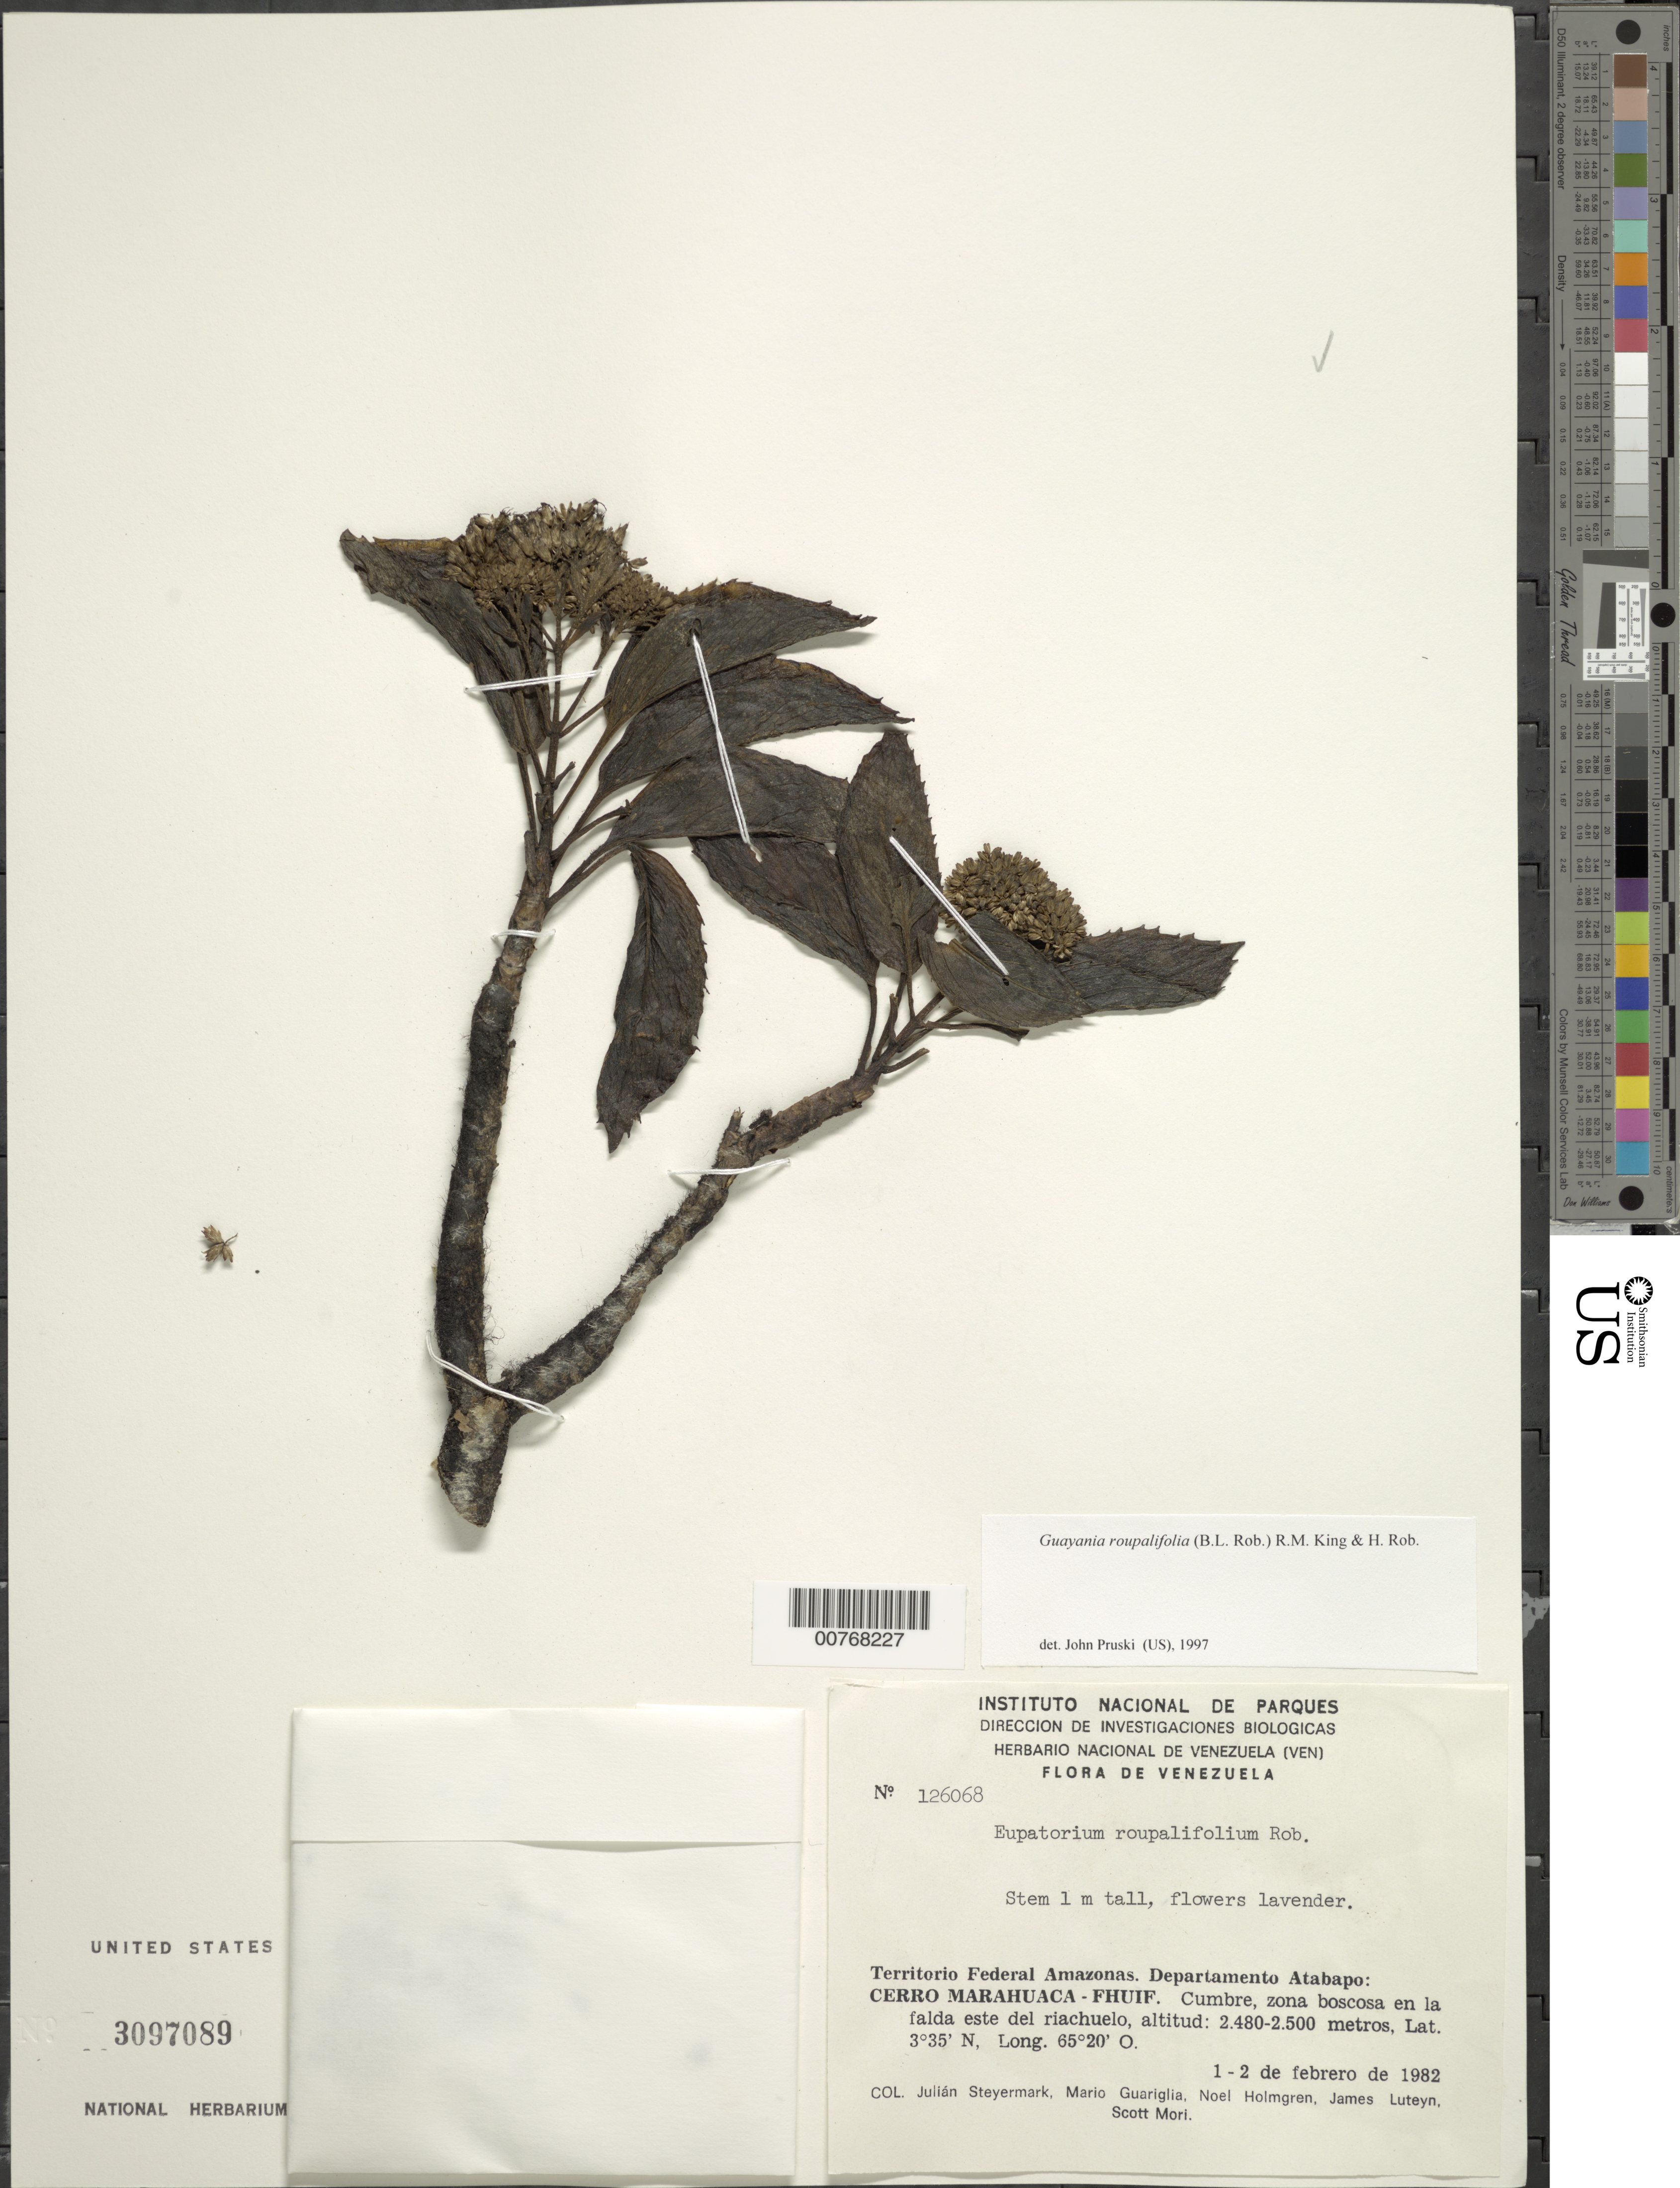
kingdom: Plantae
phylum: Tracheophyta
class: Magnoliopsida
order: Asterales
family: Asteraceae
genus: Guayania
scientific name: Guayania roupalifolia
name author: (B.L. Rob.) R.M. King & H. Rob.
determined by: Pruski, J. F.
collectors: J. Steyermark, M. Guariglia P., N. H. Holmgren, J. L. Luteyn & S. Mori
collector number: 126068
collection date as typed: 1-Feb-82 to 2-Feb-82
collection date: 1982-02-01/1982-02-02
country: Venezuela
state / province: Amazonas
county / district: Atabapo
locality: Cerro Marahuaca - FHUIF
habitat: Cumbre, zona boscosa en la falda este del riachuelo.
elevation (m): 2480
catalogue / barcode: US 3097089